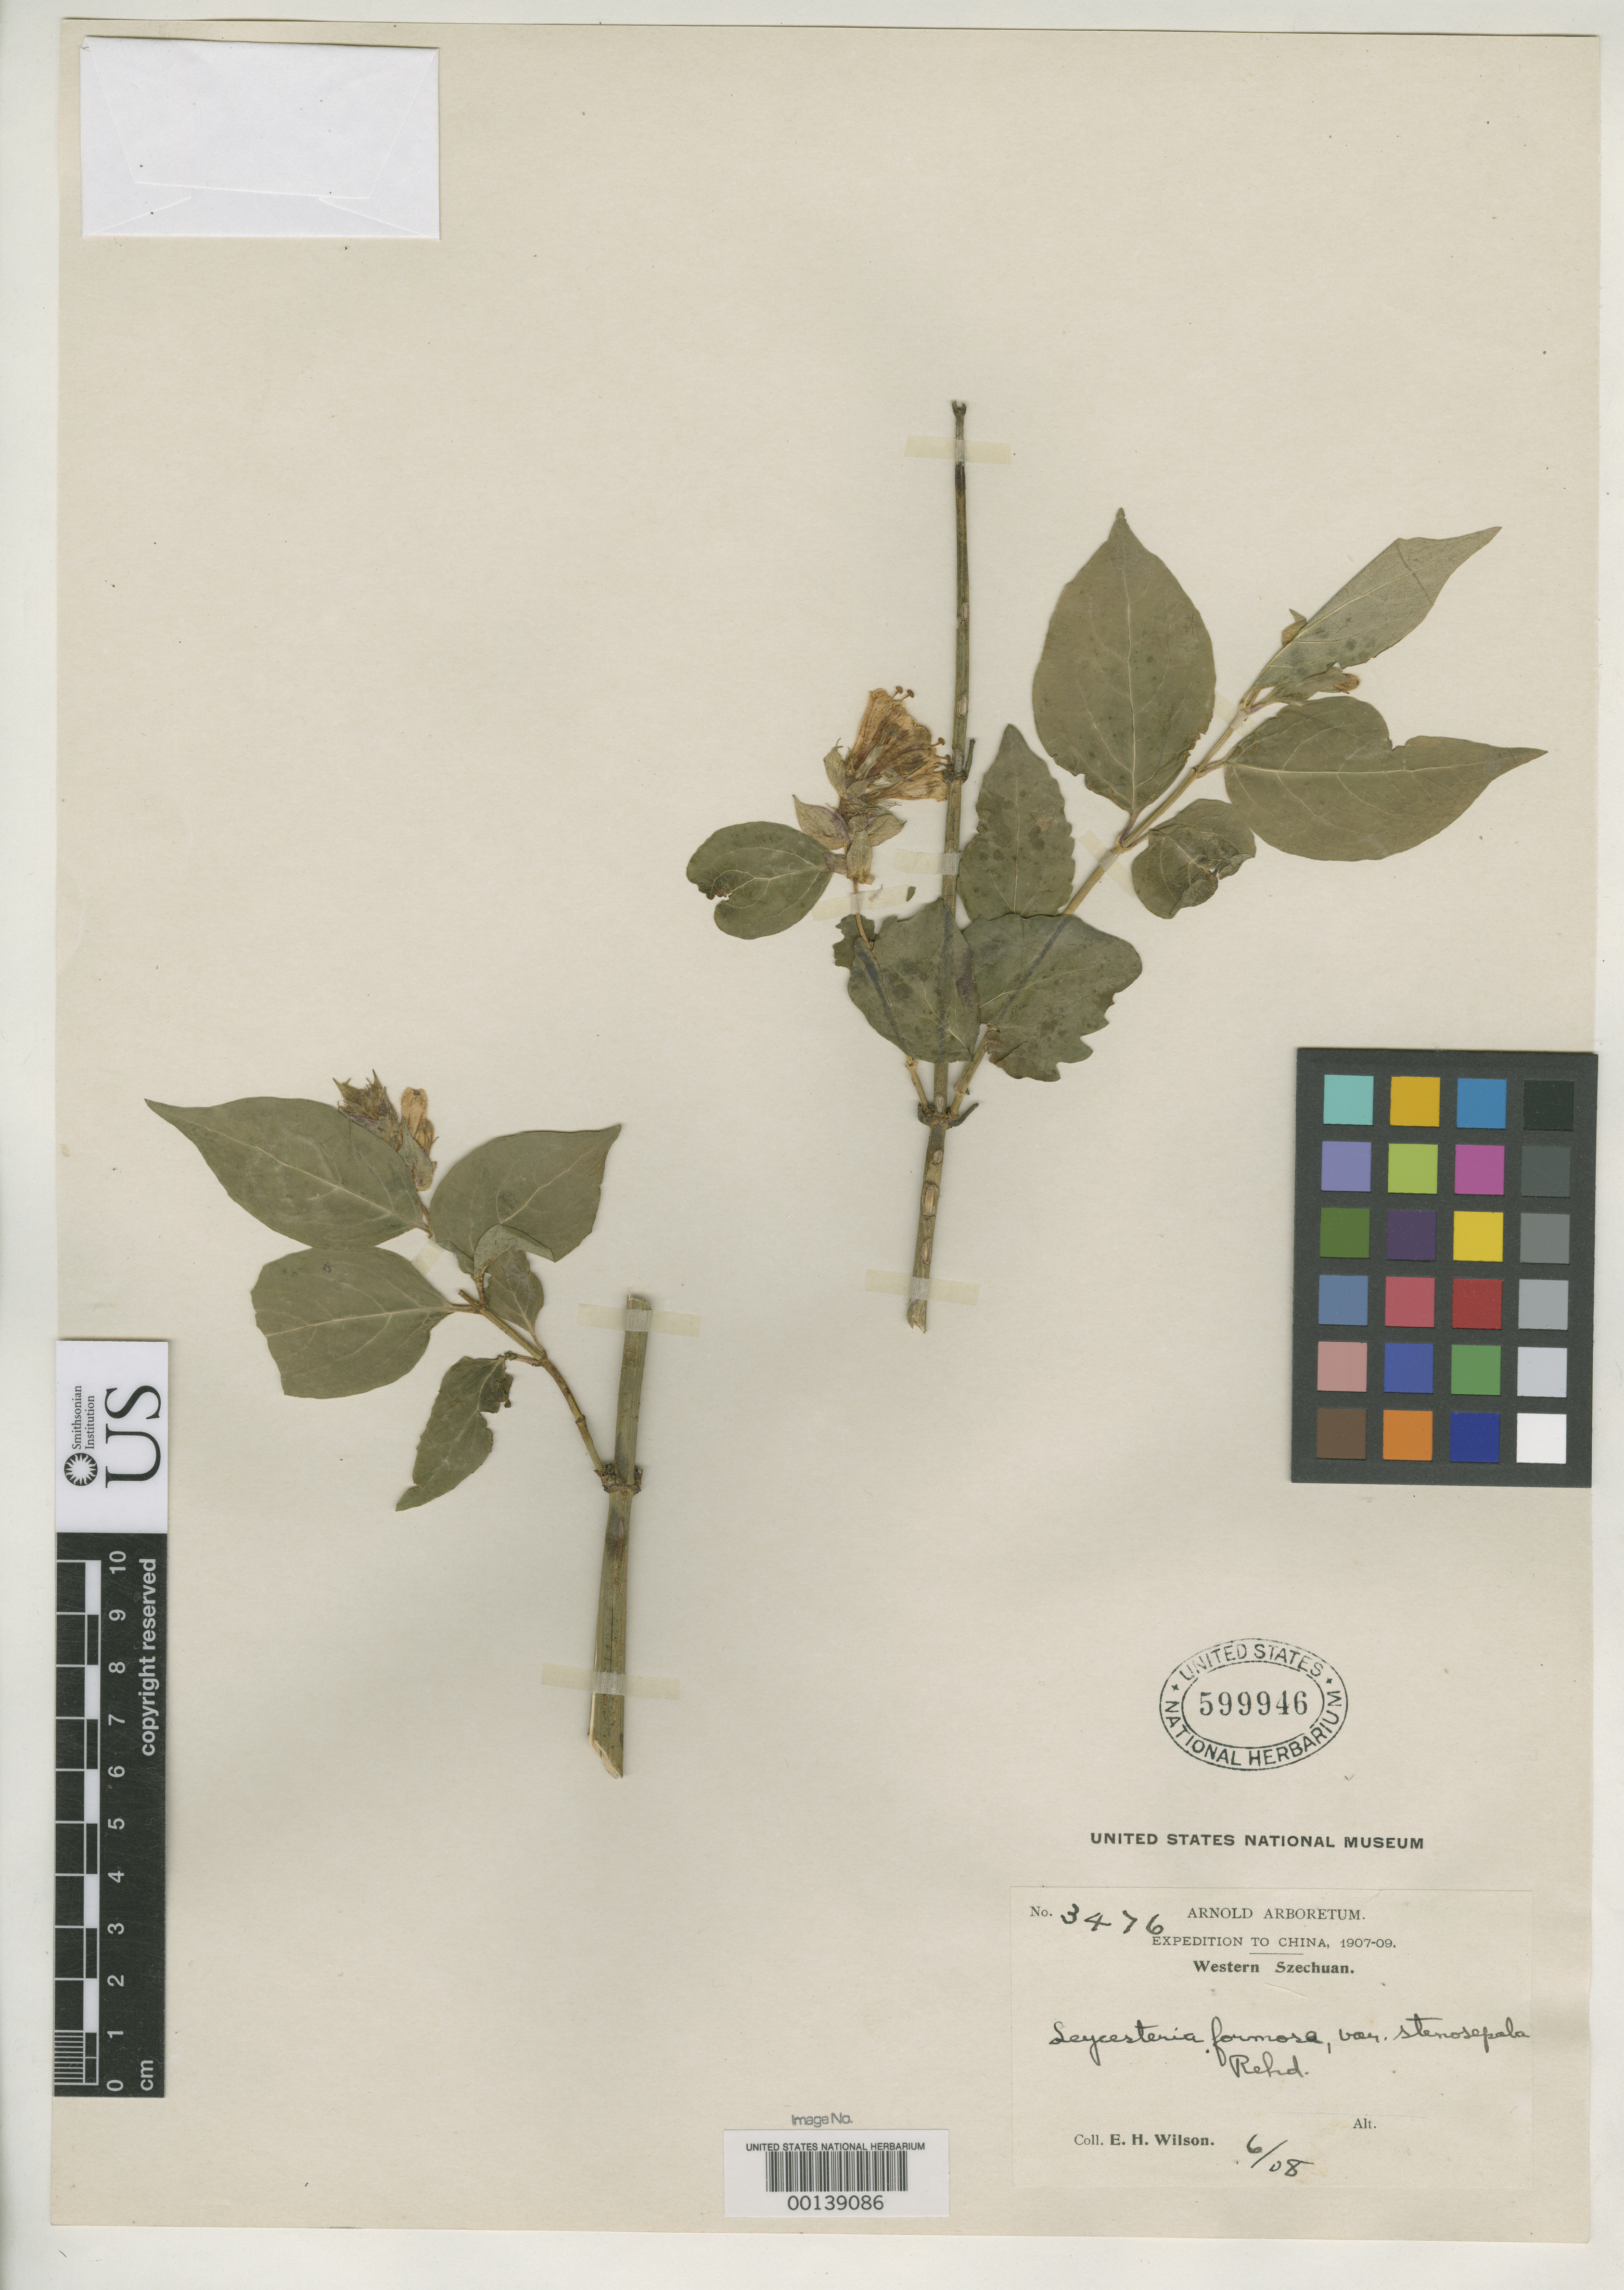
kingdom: Plantae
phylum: Tracheophyta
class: Magnoliopsida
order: Dipsacales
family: Caprifoliaceae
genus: Leycesteria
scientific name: Leycesteria formosa var. stenosepala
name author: Rehder in Sarg.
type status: Isosyntype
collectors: E. H. Wilson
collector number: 3476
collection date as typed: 29 Jun 1908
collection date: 1908-06-29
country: China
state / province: Sichuan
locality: Hsao-chin Ho, north of Monkong Ting.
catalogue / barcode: US 599946